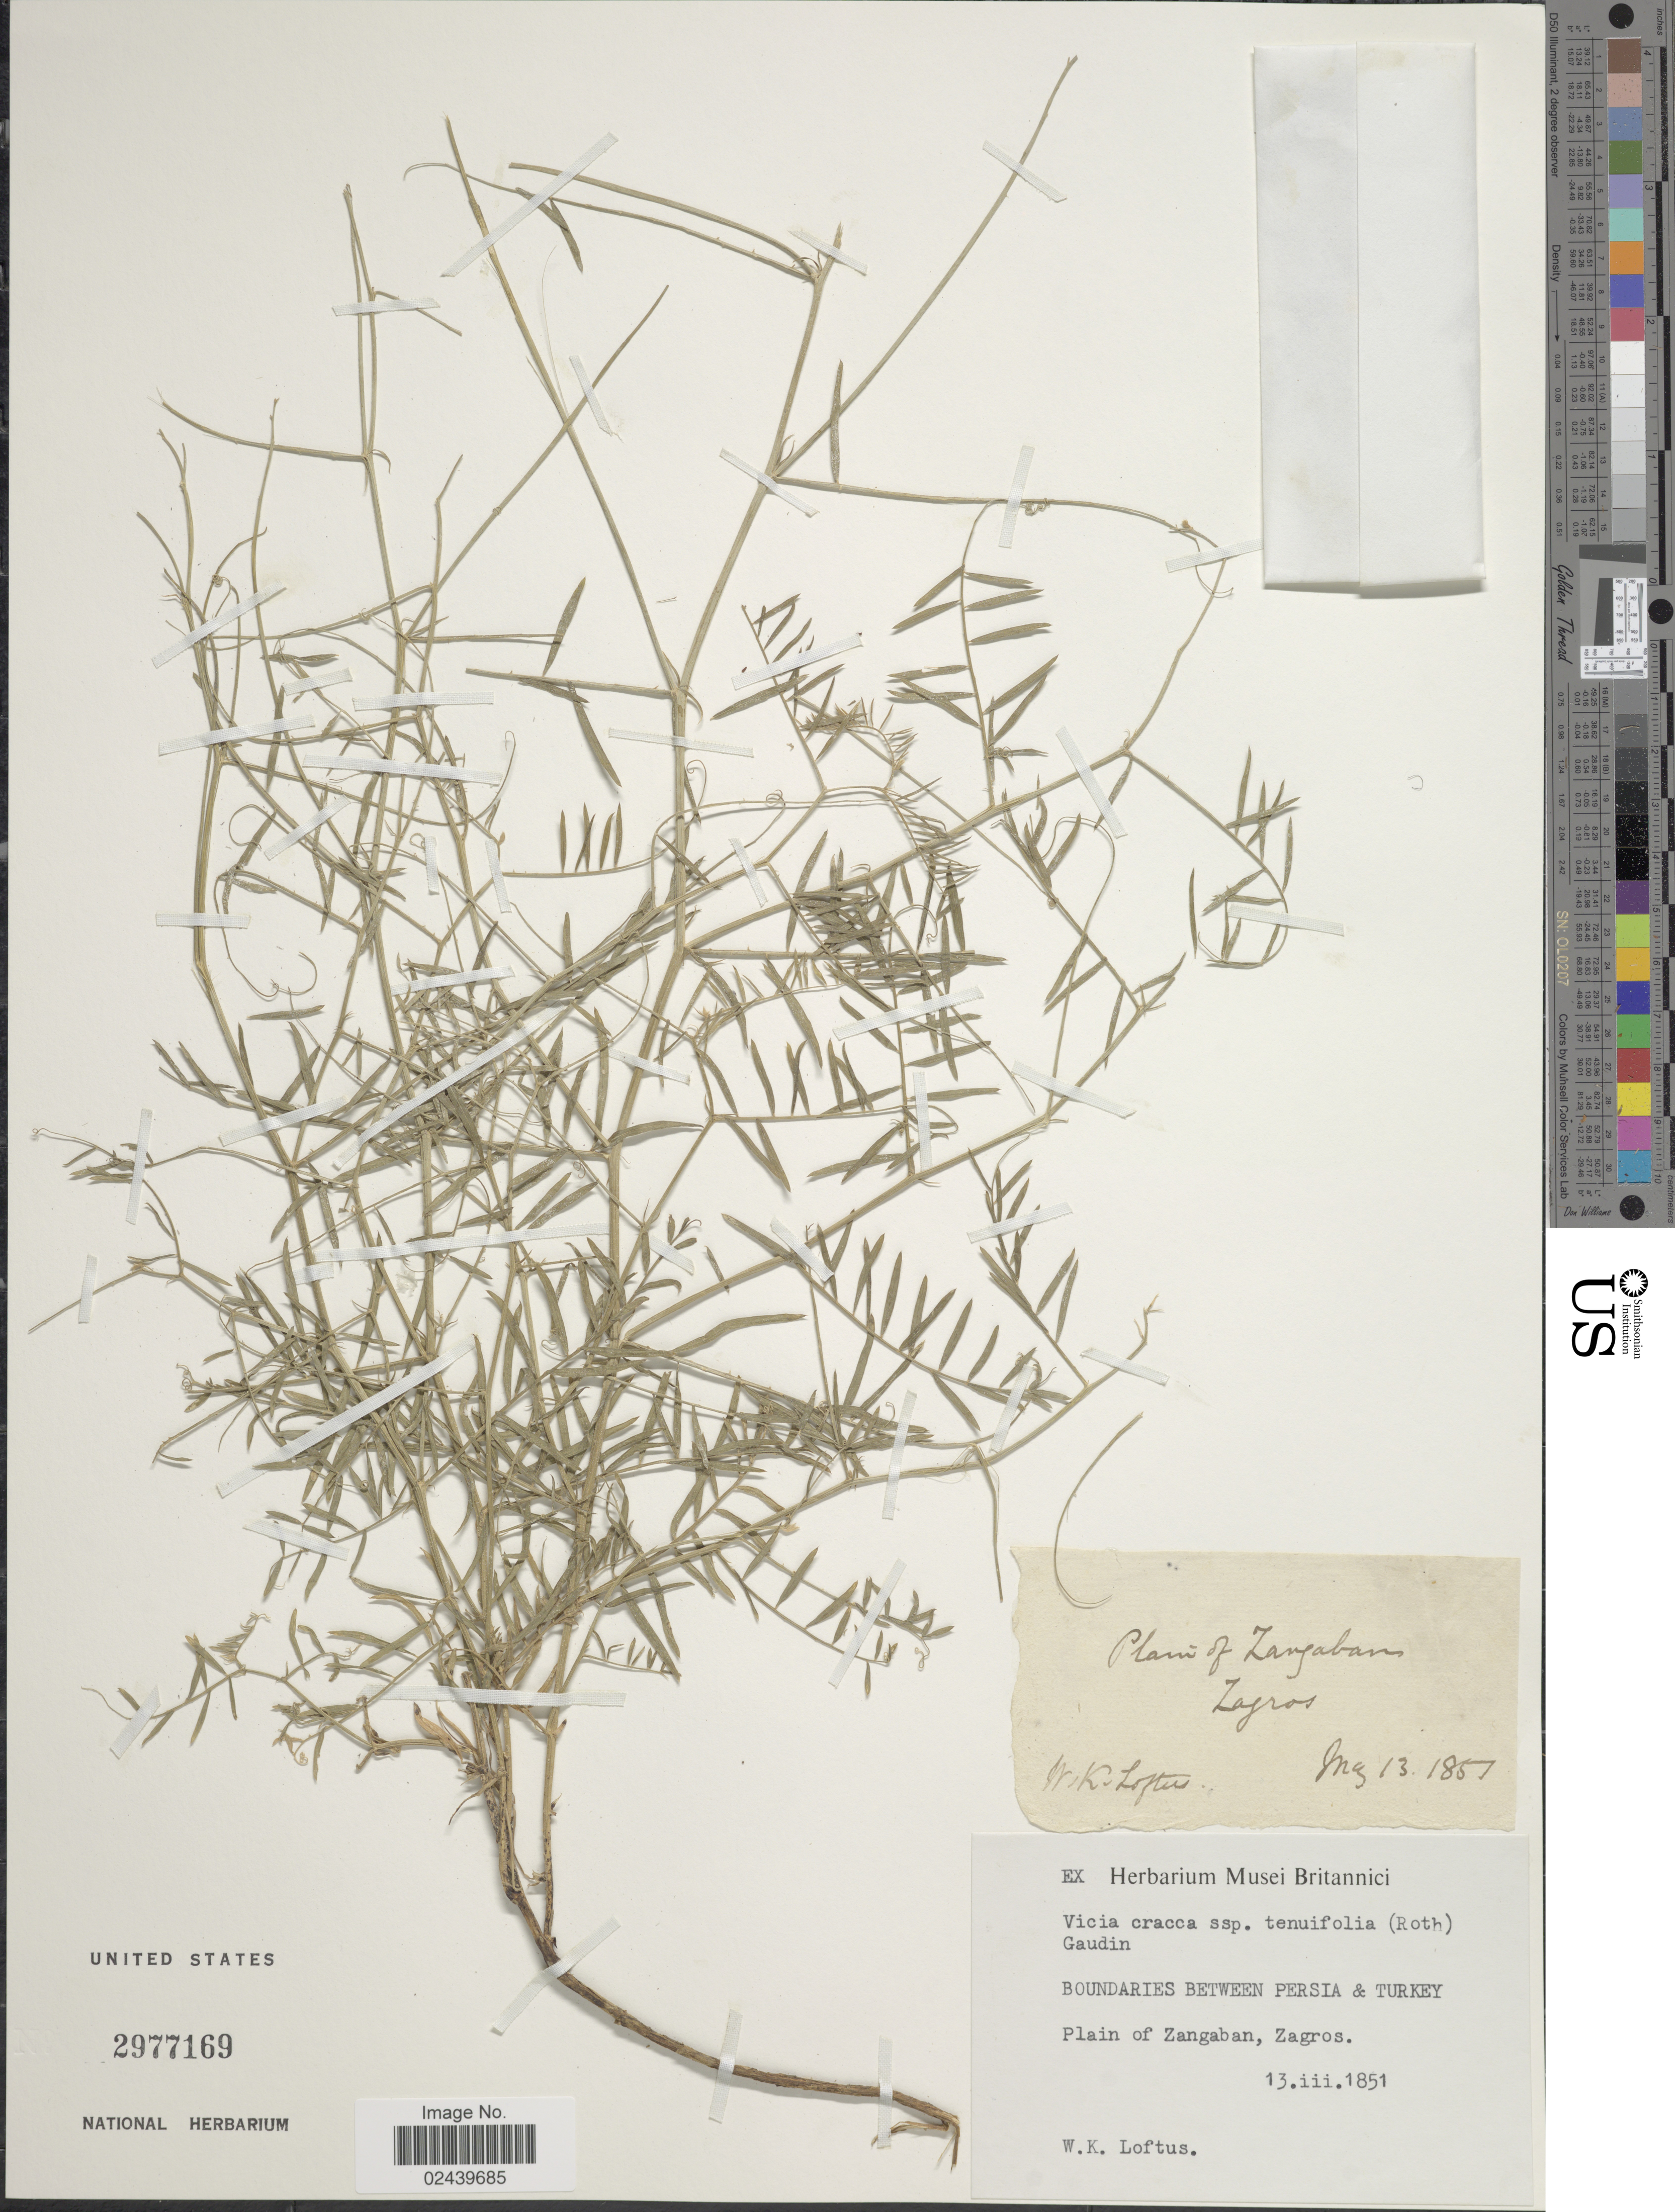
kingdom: Plantae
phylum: Tracheophyta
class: Magnoliopsida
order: Fabales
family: Fabaceae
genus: Vicia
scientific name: Vicia cracca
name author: L.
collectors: W. Loftus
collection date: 1851-03-13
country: Iran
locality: Boundaries between Persia & Turkey. Zangaban, Zagros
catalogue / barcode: US 2977169